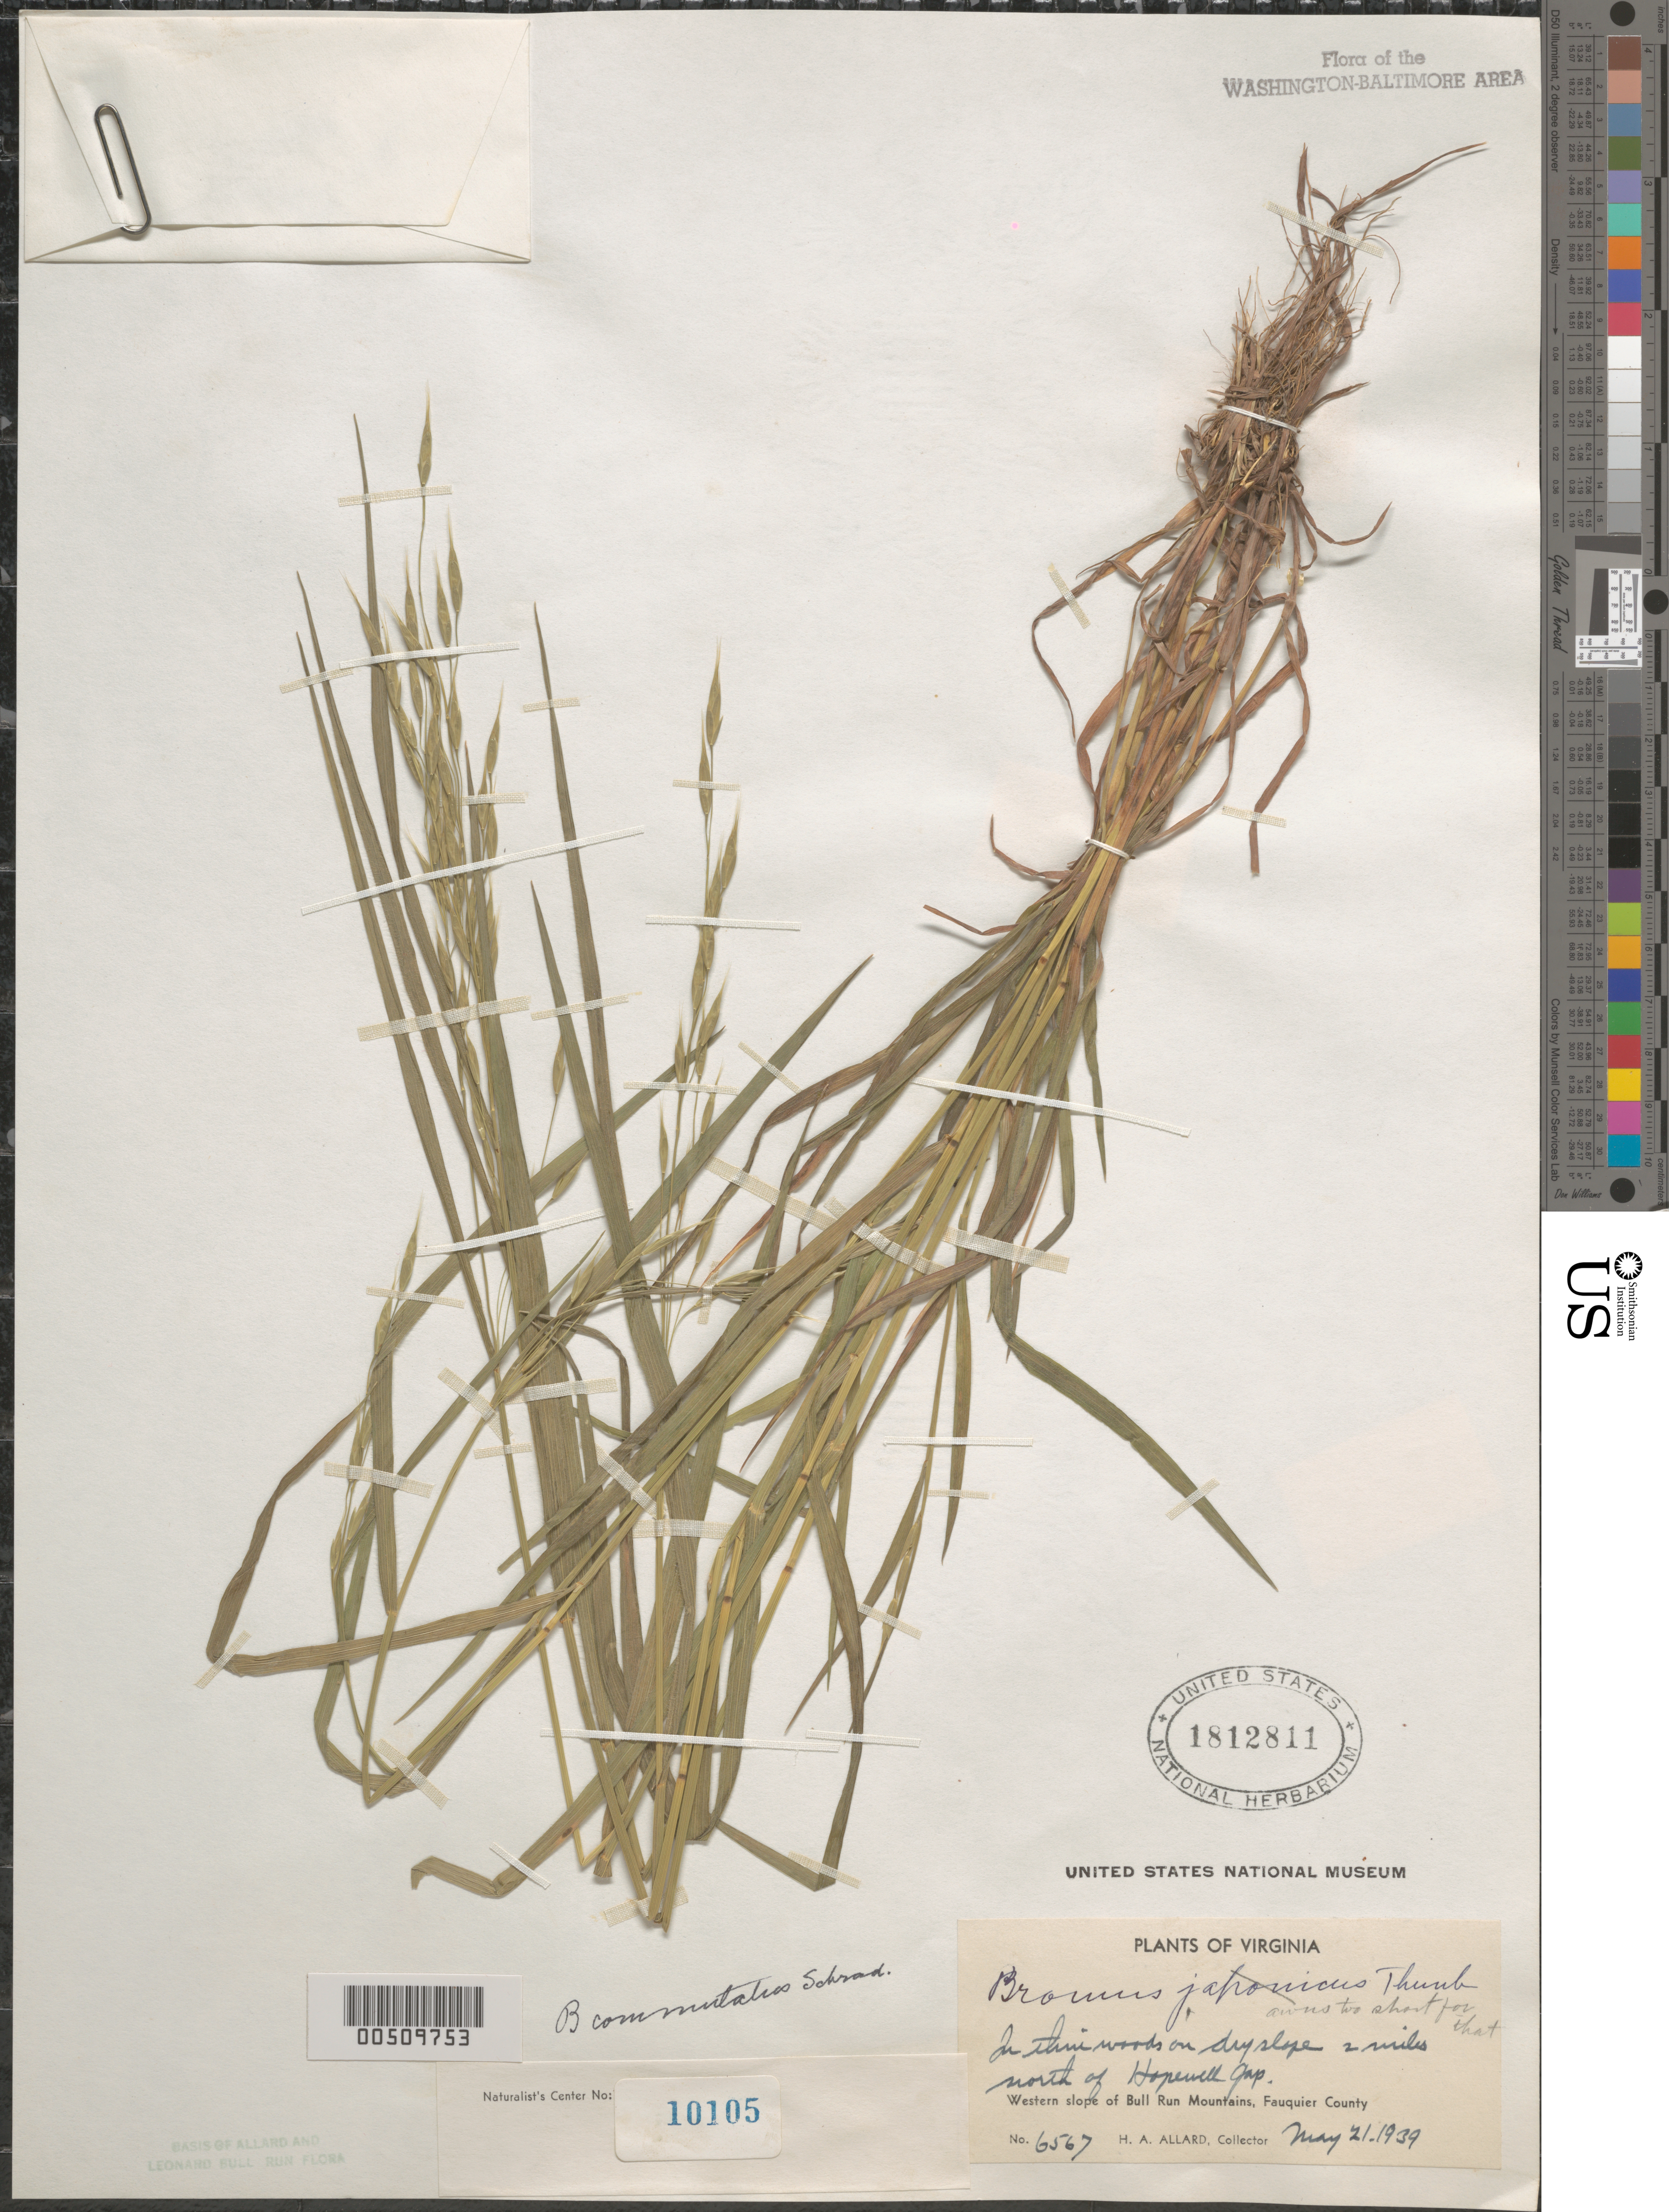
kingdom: Plantae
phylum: Tracheophyta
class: Liliopsida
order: Poales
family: Poaceae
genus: Bromus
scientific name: Bromus commutatus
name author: Schrad.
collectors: H. A. Allard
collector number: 6567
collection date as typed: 21 May 1939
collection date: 1939-05-21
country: United States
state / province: Virginia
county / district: Fauquier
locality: Bull Run Mts., 2 mi. N of Hopewell Gap Bull Run Mts.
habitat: Woods on dry slope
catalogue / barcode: US 1812811